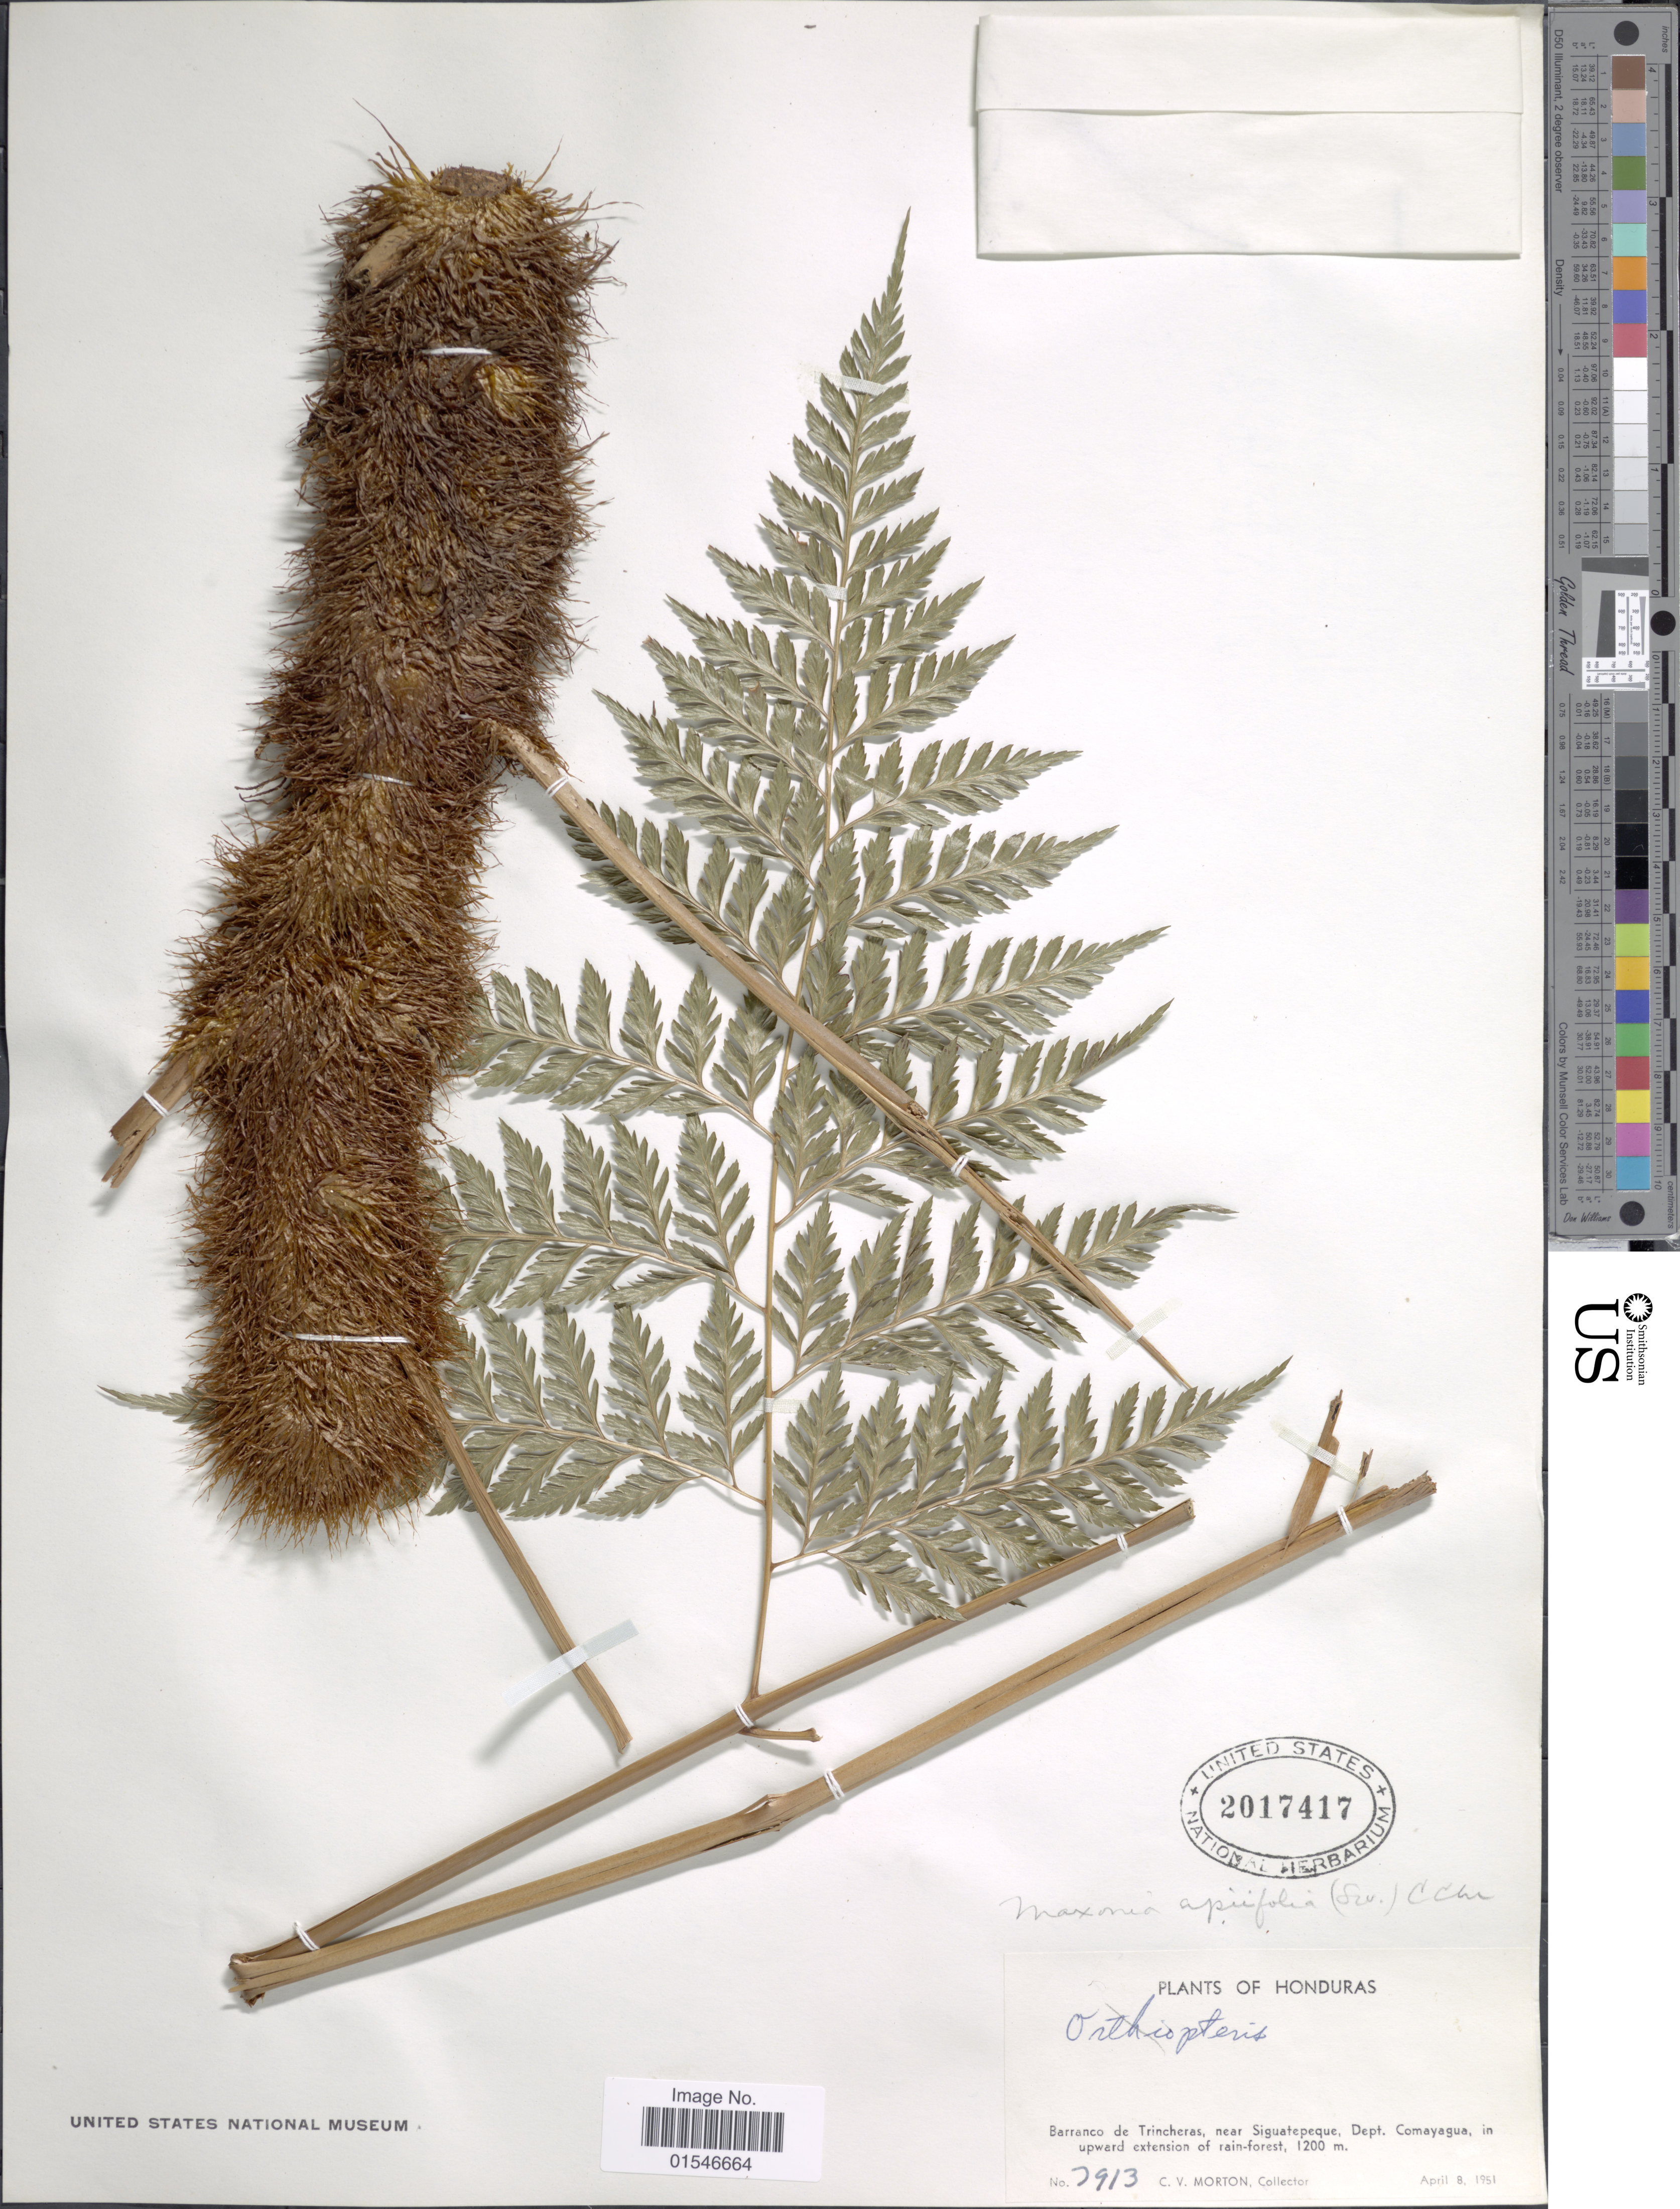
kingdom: Plantae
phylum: Tracheophyta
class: Polypodiopsida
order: Polypodiales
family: Dryopteridaceae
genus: Maxonia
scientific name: Maxonia apiifolia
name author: (Sw.) C. Chr.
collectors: C. V. Morton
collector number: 7913*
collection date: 1951-04-08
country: Honduras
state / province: Comayagua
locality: Barranco de Trincheras, near Siguatepeque, in upward extension of rain-forest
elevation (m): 1200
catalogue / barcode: US 2017417